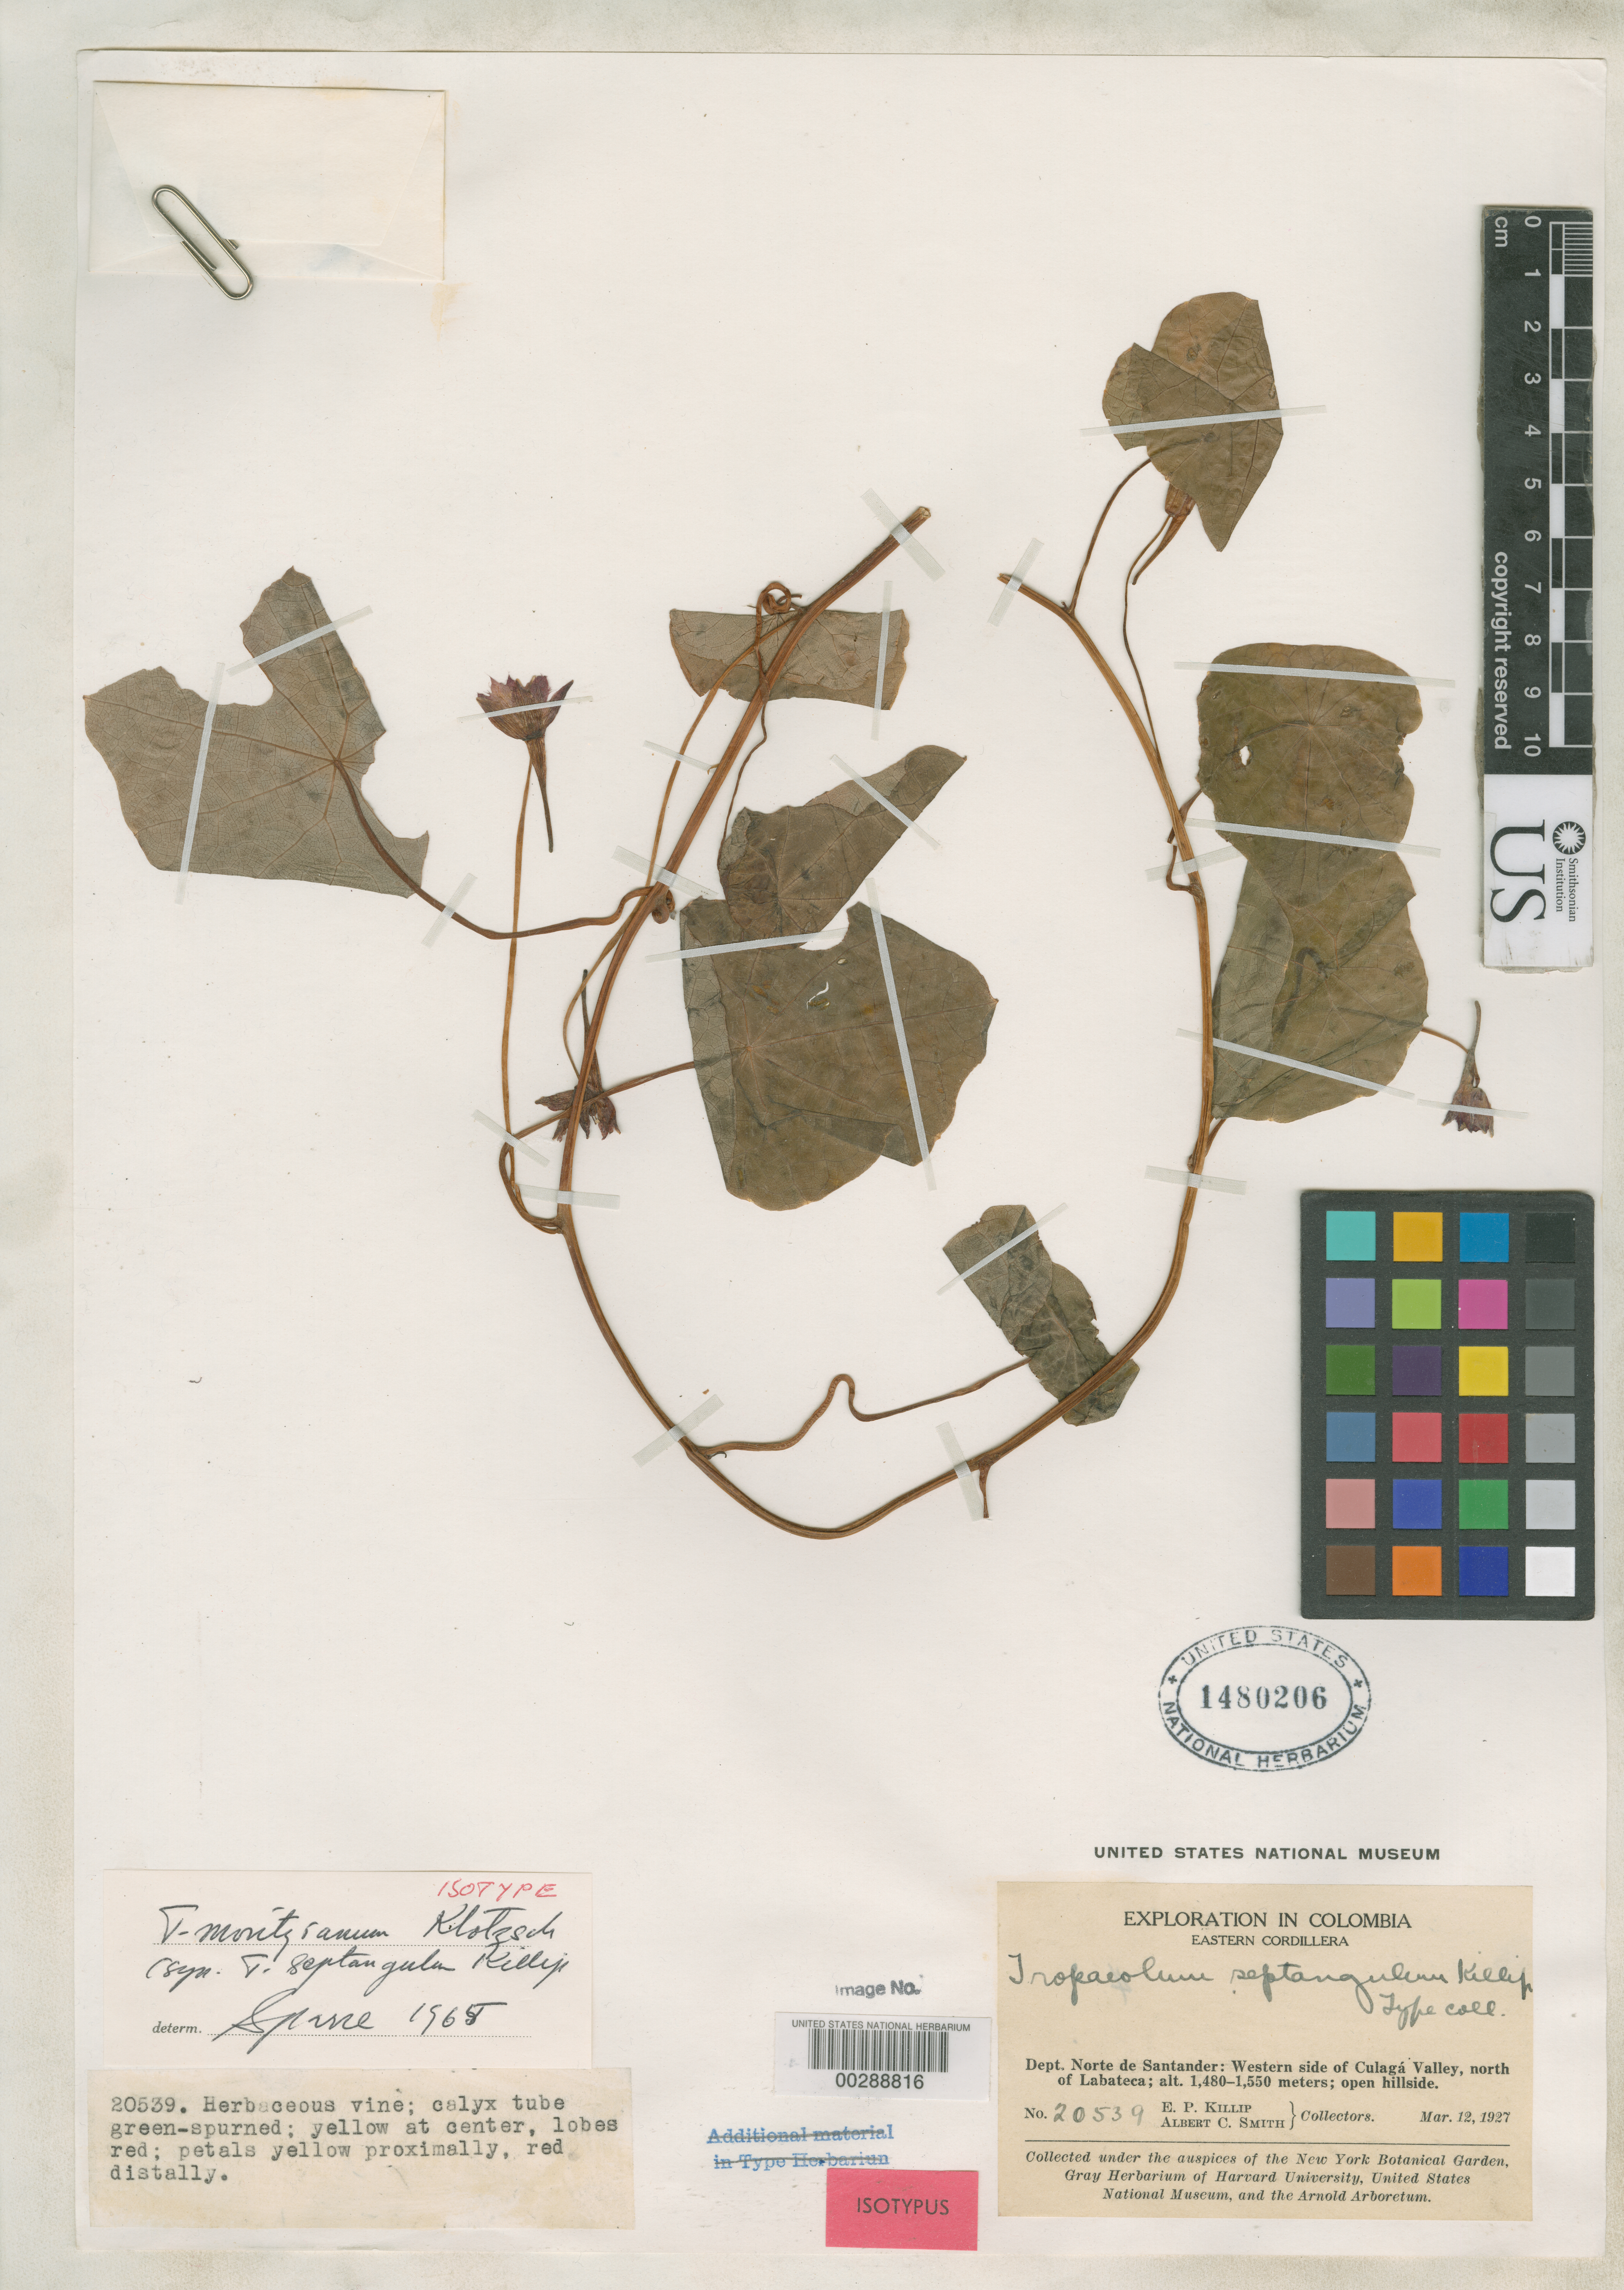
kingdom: Plantae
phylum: Tracheophyta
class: Magnoliopsida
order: Brassicales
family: Tropaeolaceae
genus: Tropaeolum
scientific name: Tropaeolum septangulum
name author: Killip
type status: Isotype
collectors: E. P. Killip & A. C. Smith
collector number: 20539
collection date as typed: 12 Mar 1927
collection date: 1927-03-12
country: Colombia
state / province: Norte de Santander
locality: Eastern Cordillera; Western side of Culaga Valley, north of Labateca.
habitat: Open hillside.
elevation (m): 1480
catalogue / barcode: US 1480206